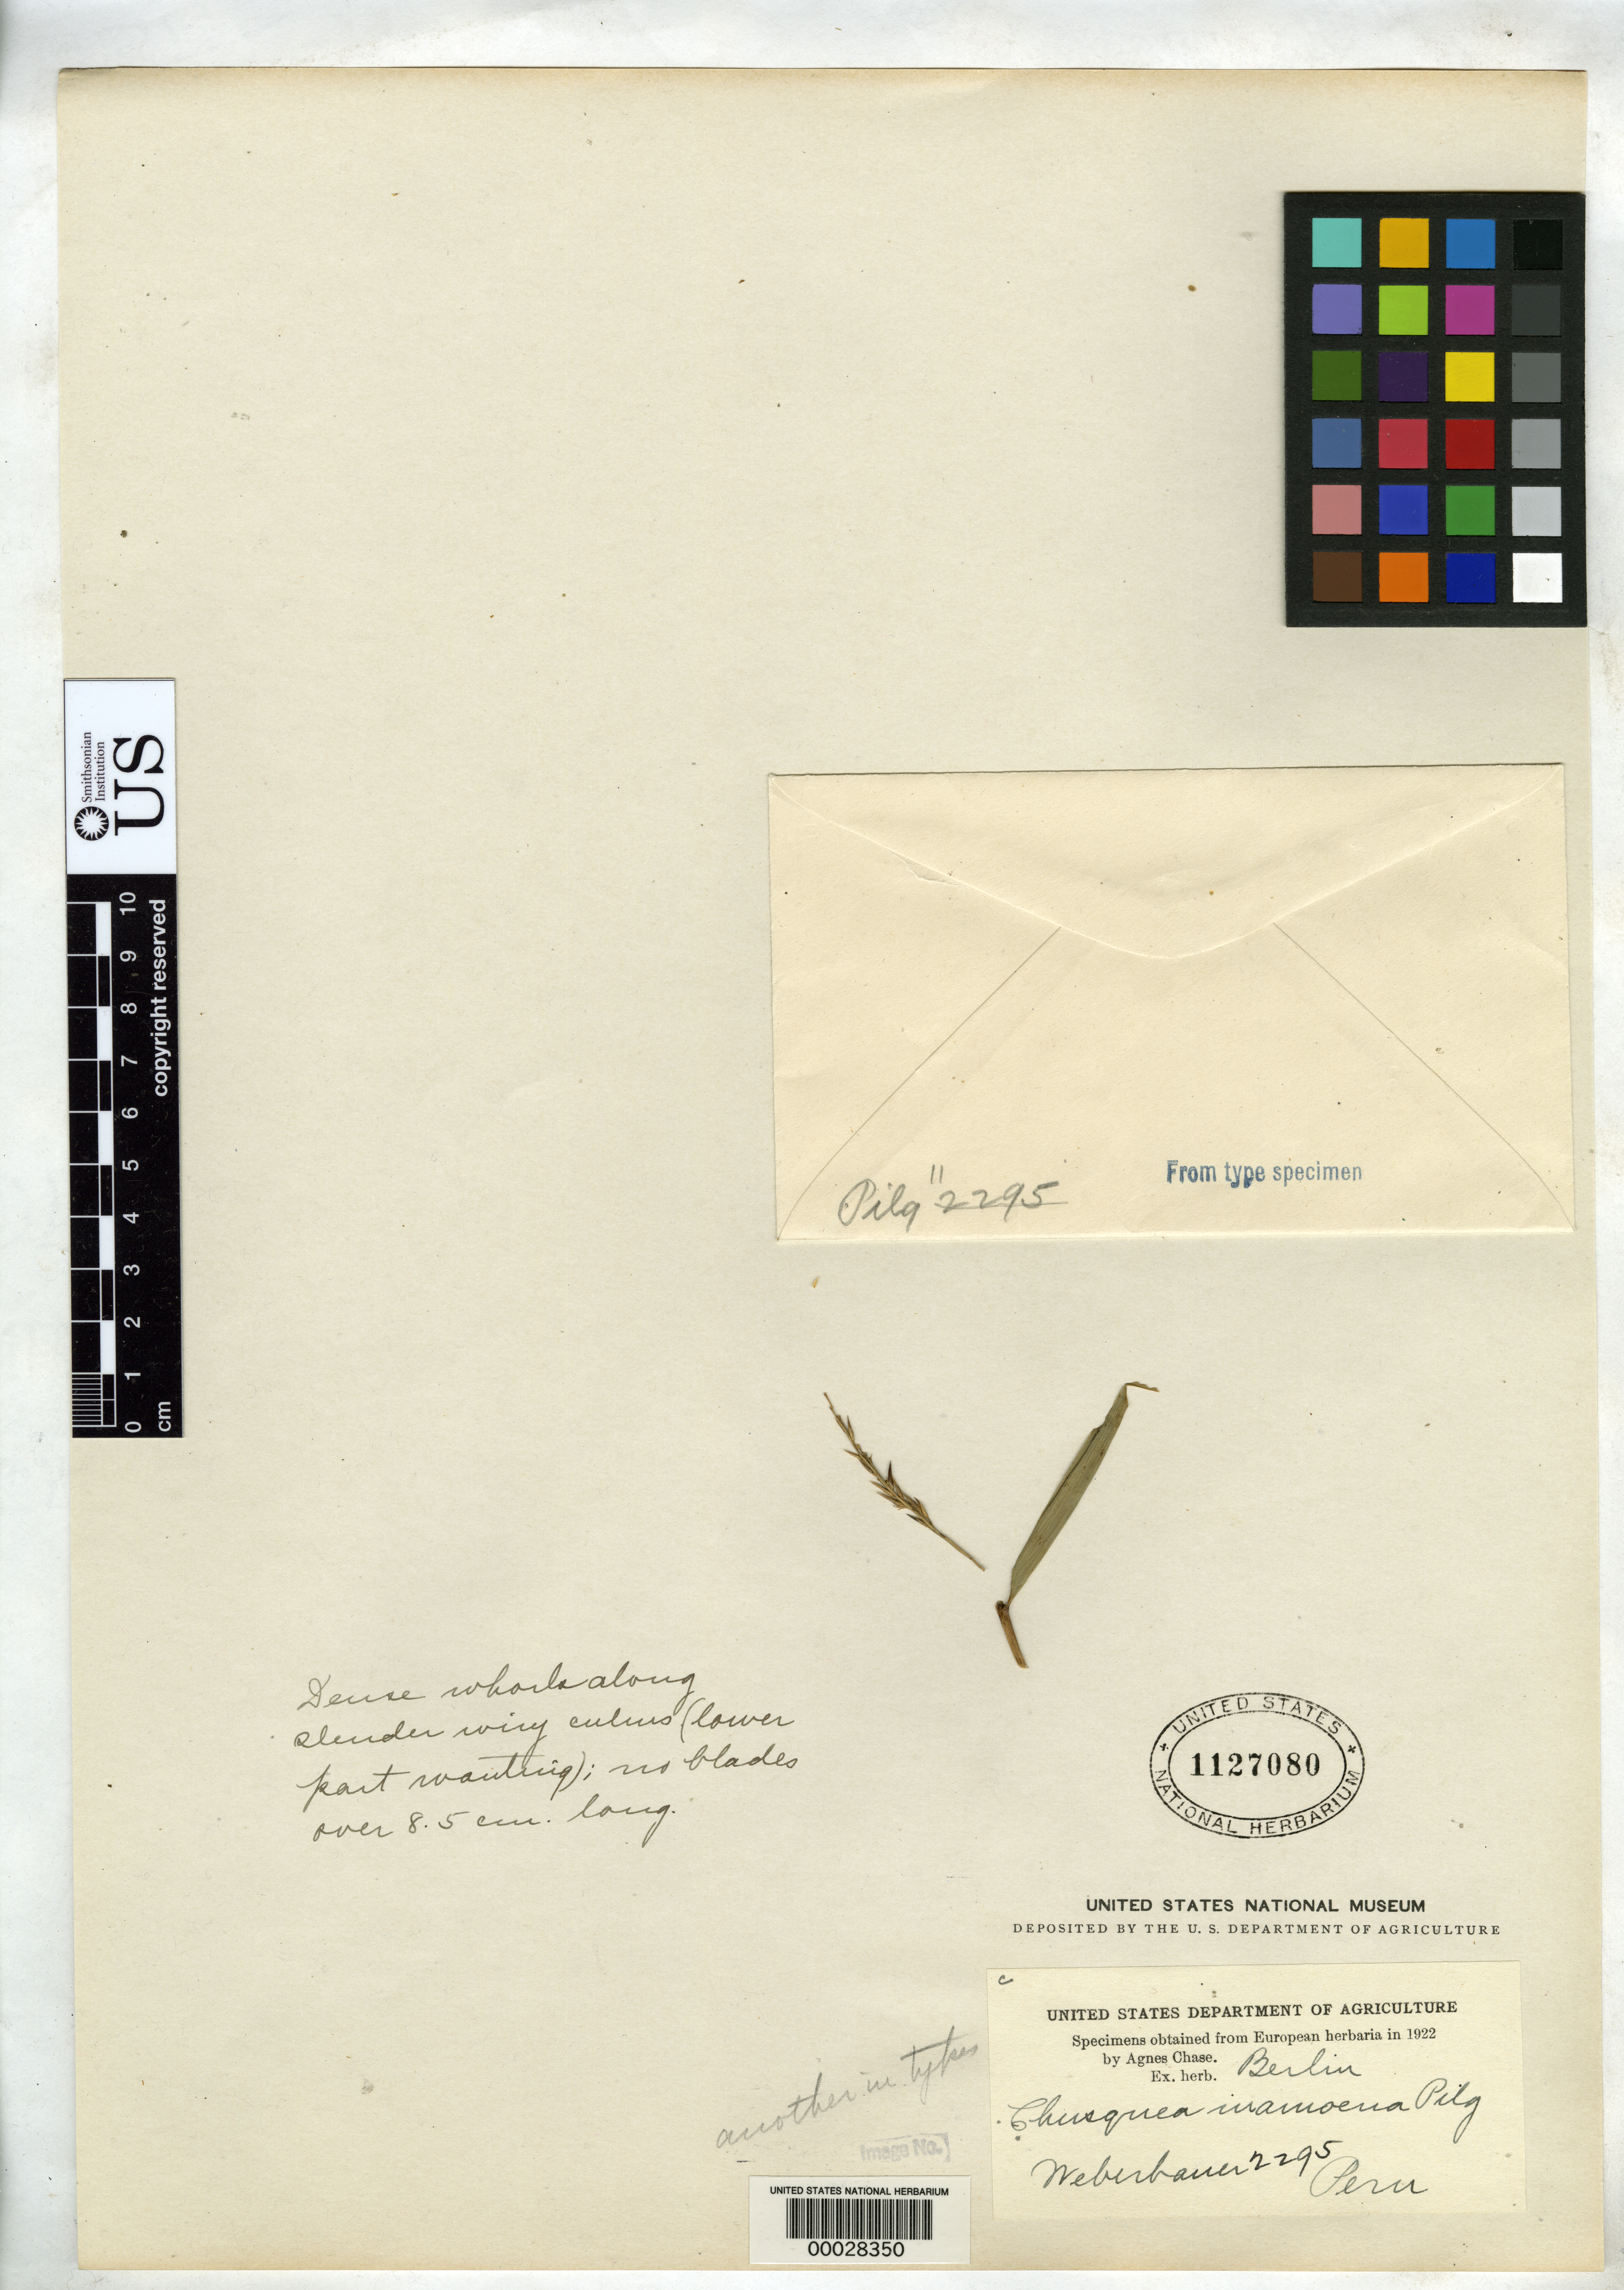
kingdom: Plantae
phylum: Tracheophyta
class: Liliopsida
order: Poales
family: Poaceae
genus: Chusquea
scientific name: Chusquea inamoena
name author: Pilg.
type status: Type Material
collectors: A. Weberbauer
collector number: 2295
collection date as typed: Jan 1903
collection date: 1903-01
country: Peru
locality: Tarma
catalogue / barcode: US 1127080